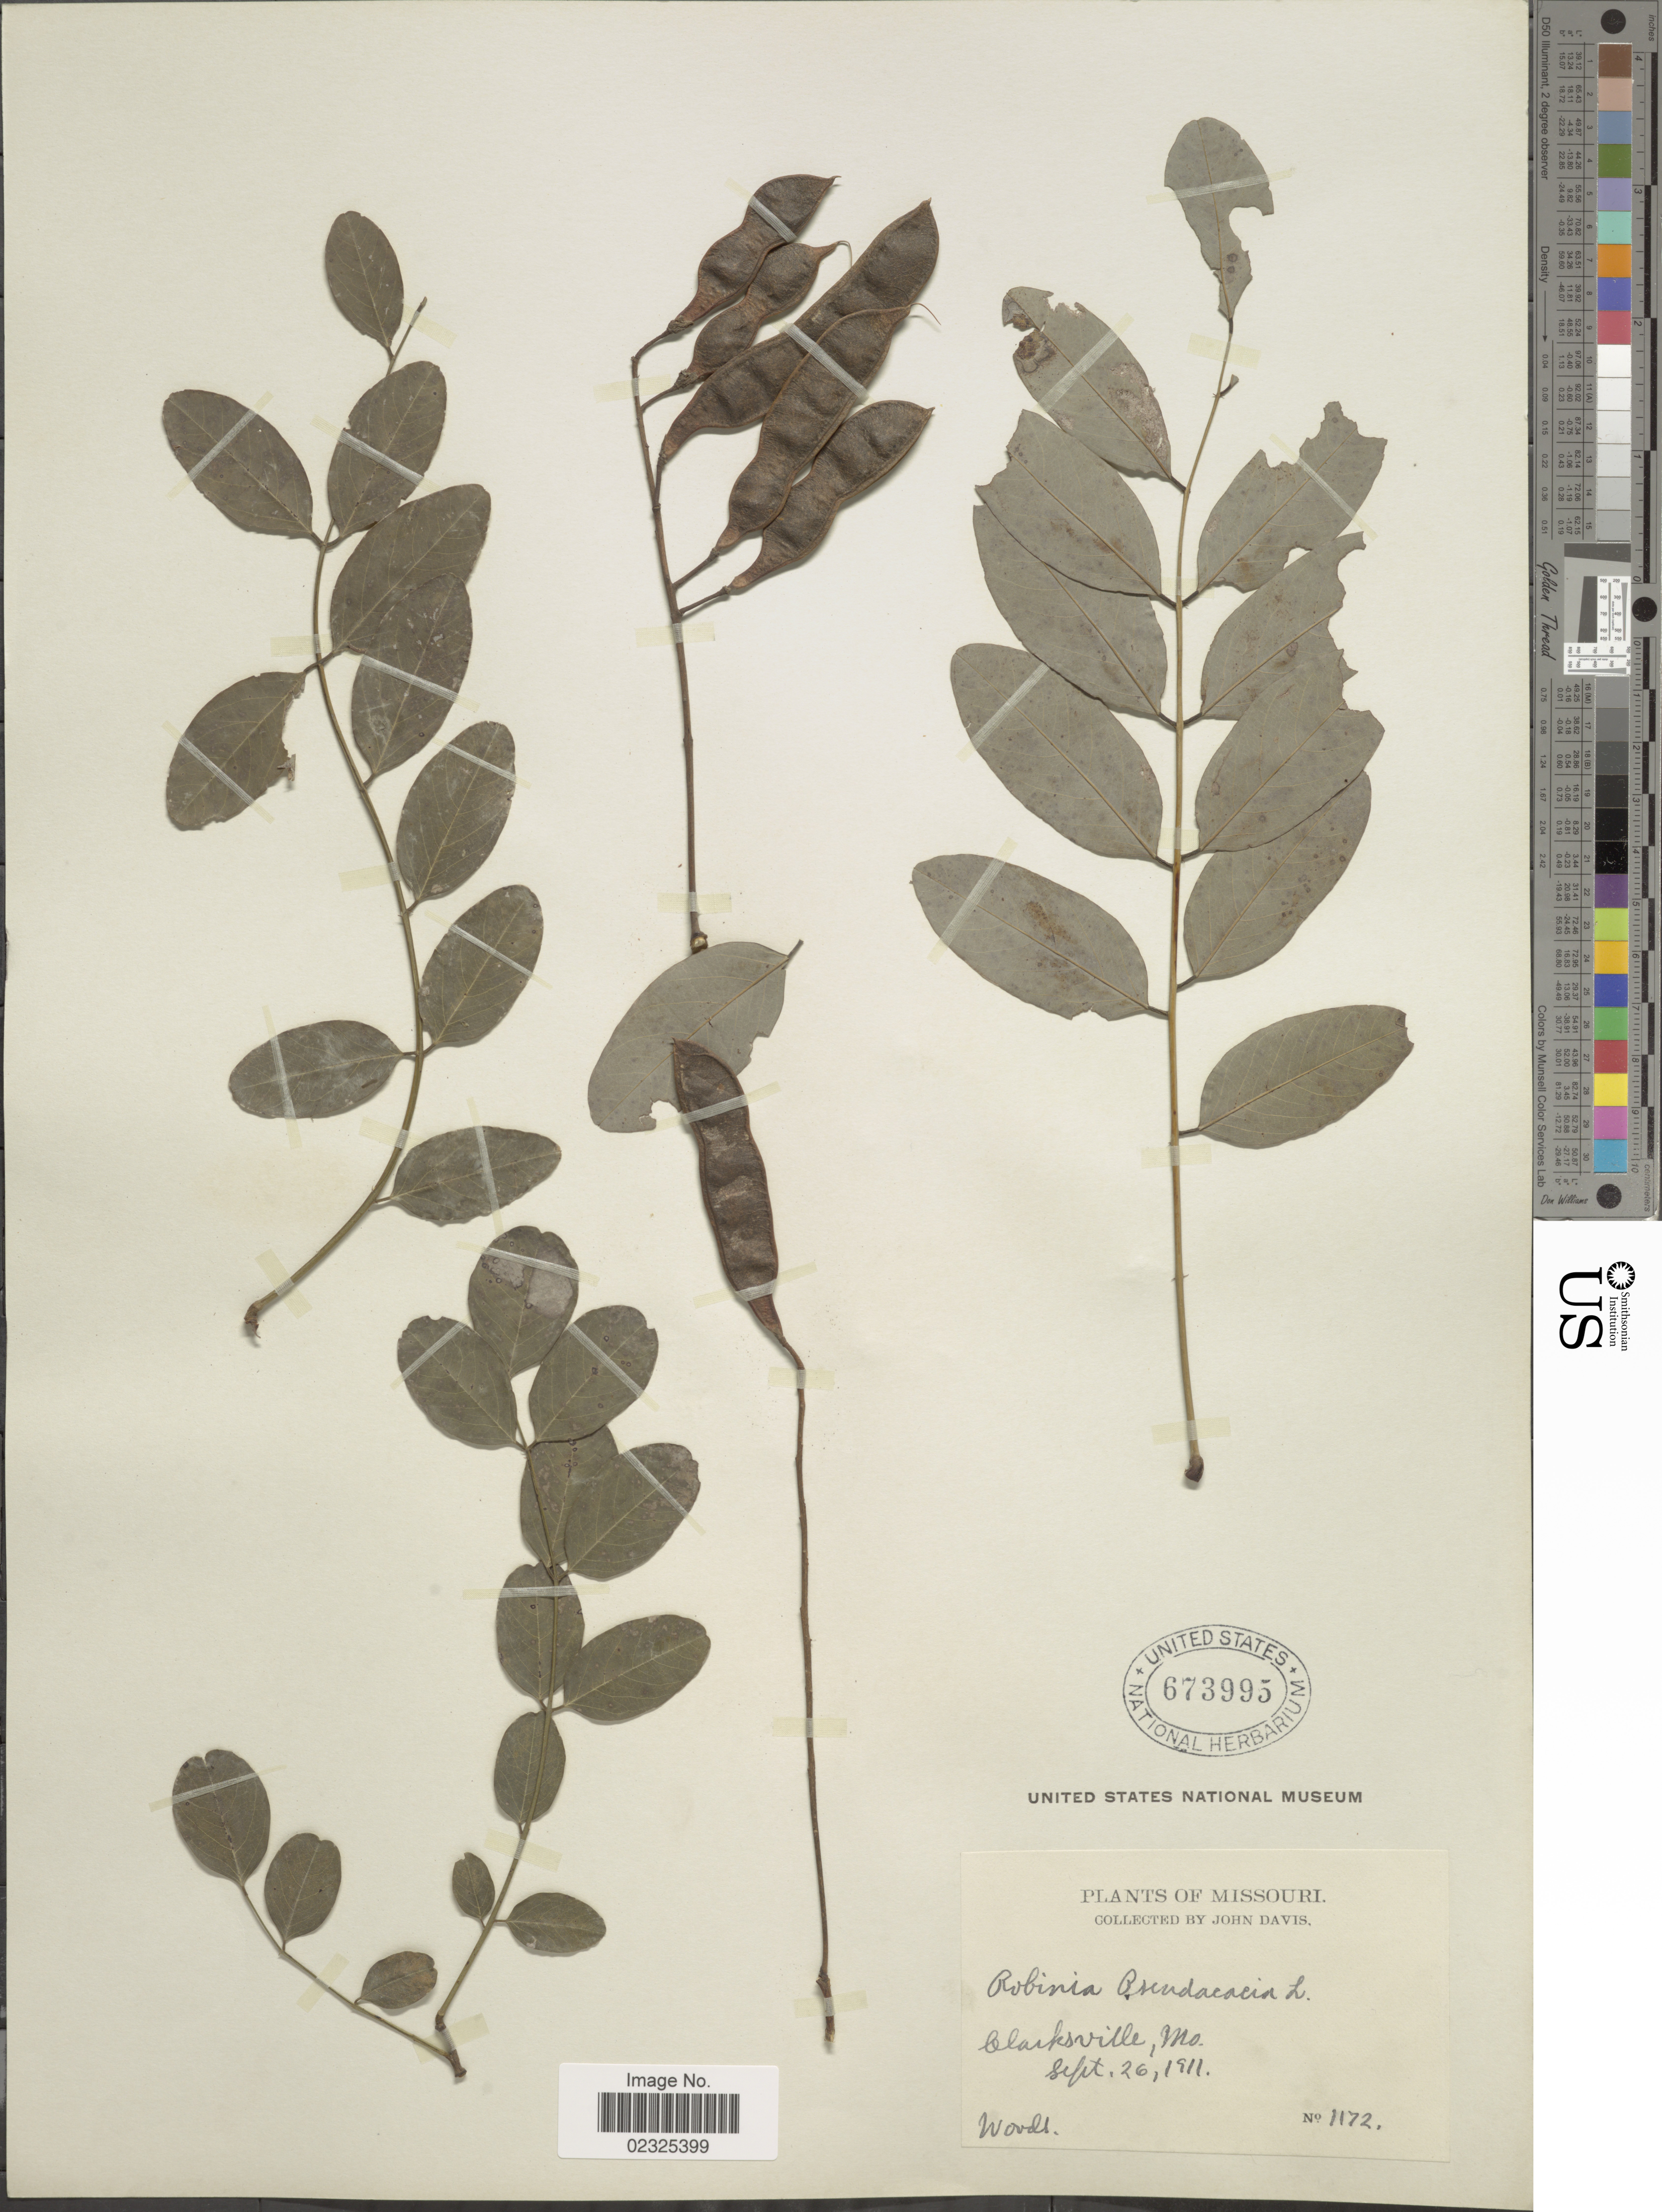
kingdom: Plantae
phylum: Tracheophyta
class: Magnoliopsida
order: Fabales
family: Fabaceae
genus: Robinia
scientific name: Robinia pseudoacacia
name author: L.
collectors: J. Davis & -. Woods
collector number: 1172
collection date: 1911-09-26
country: United States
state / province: Missouri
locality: Clarksville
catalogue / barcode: US 673995